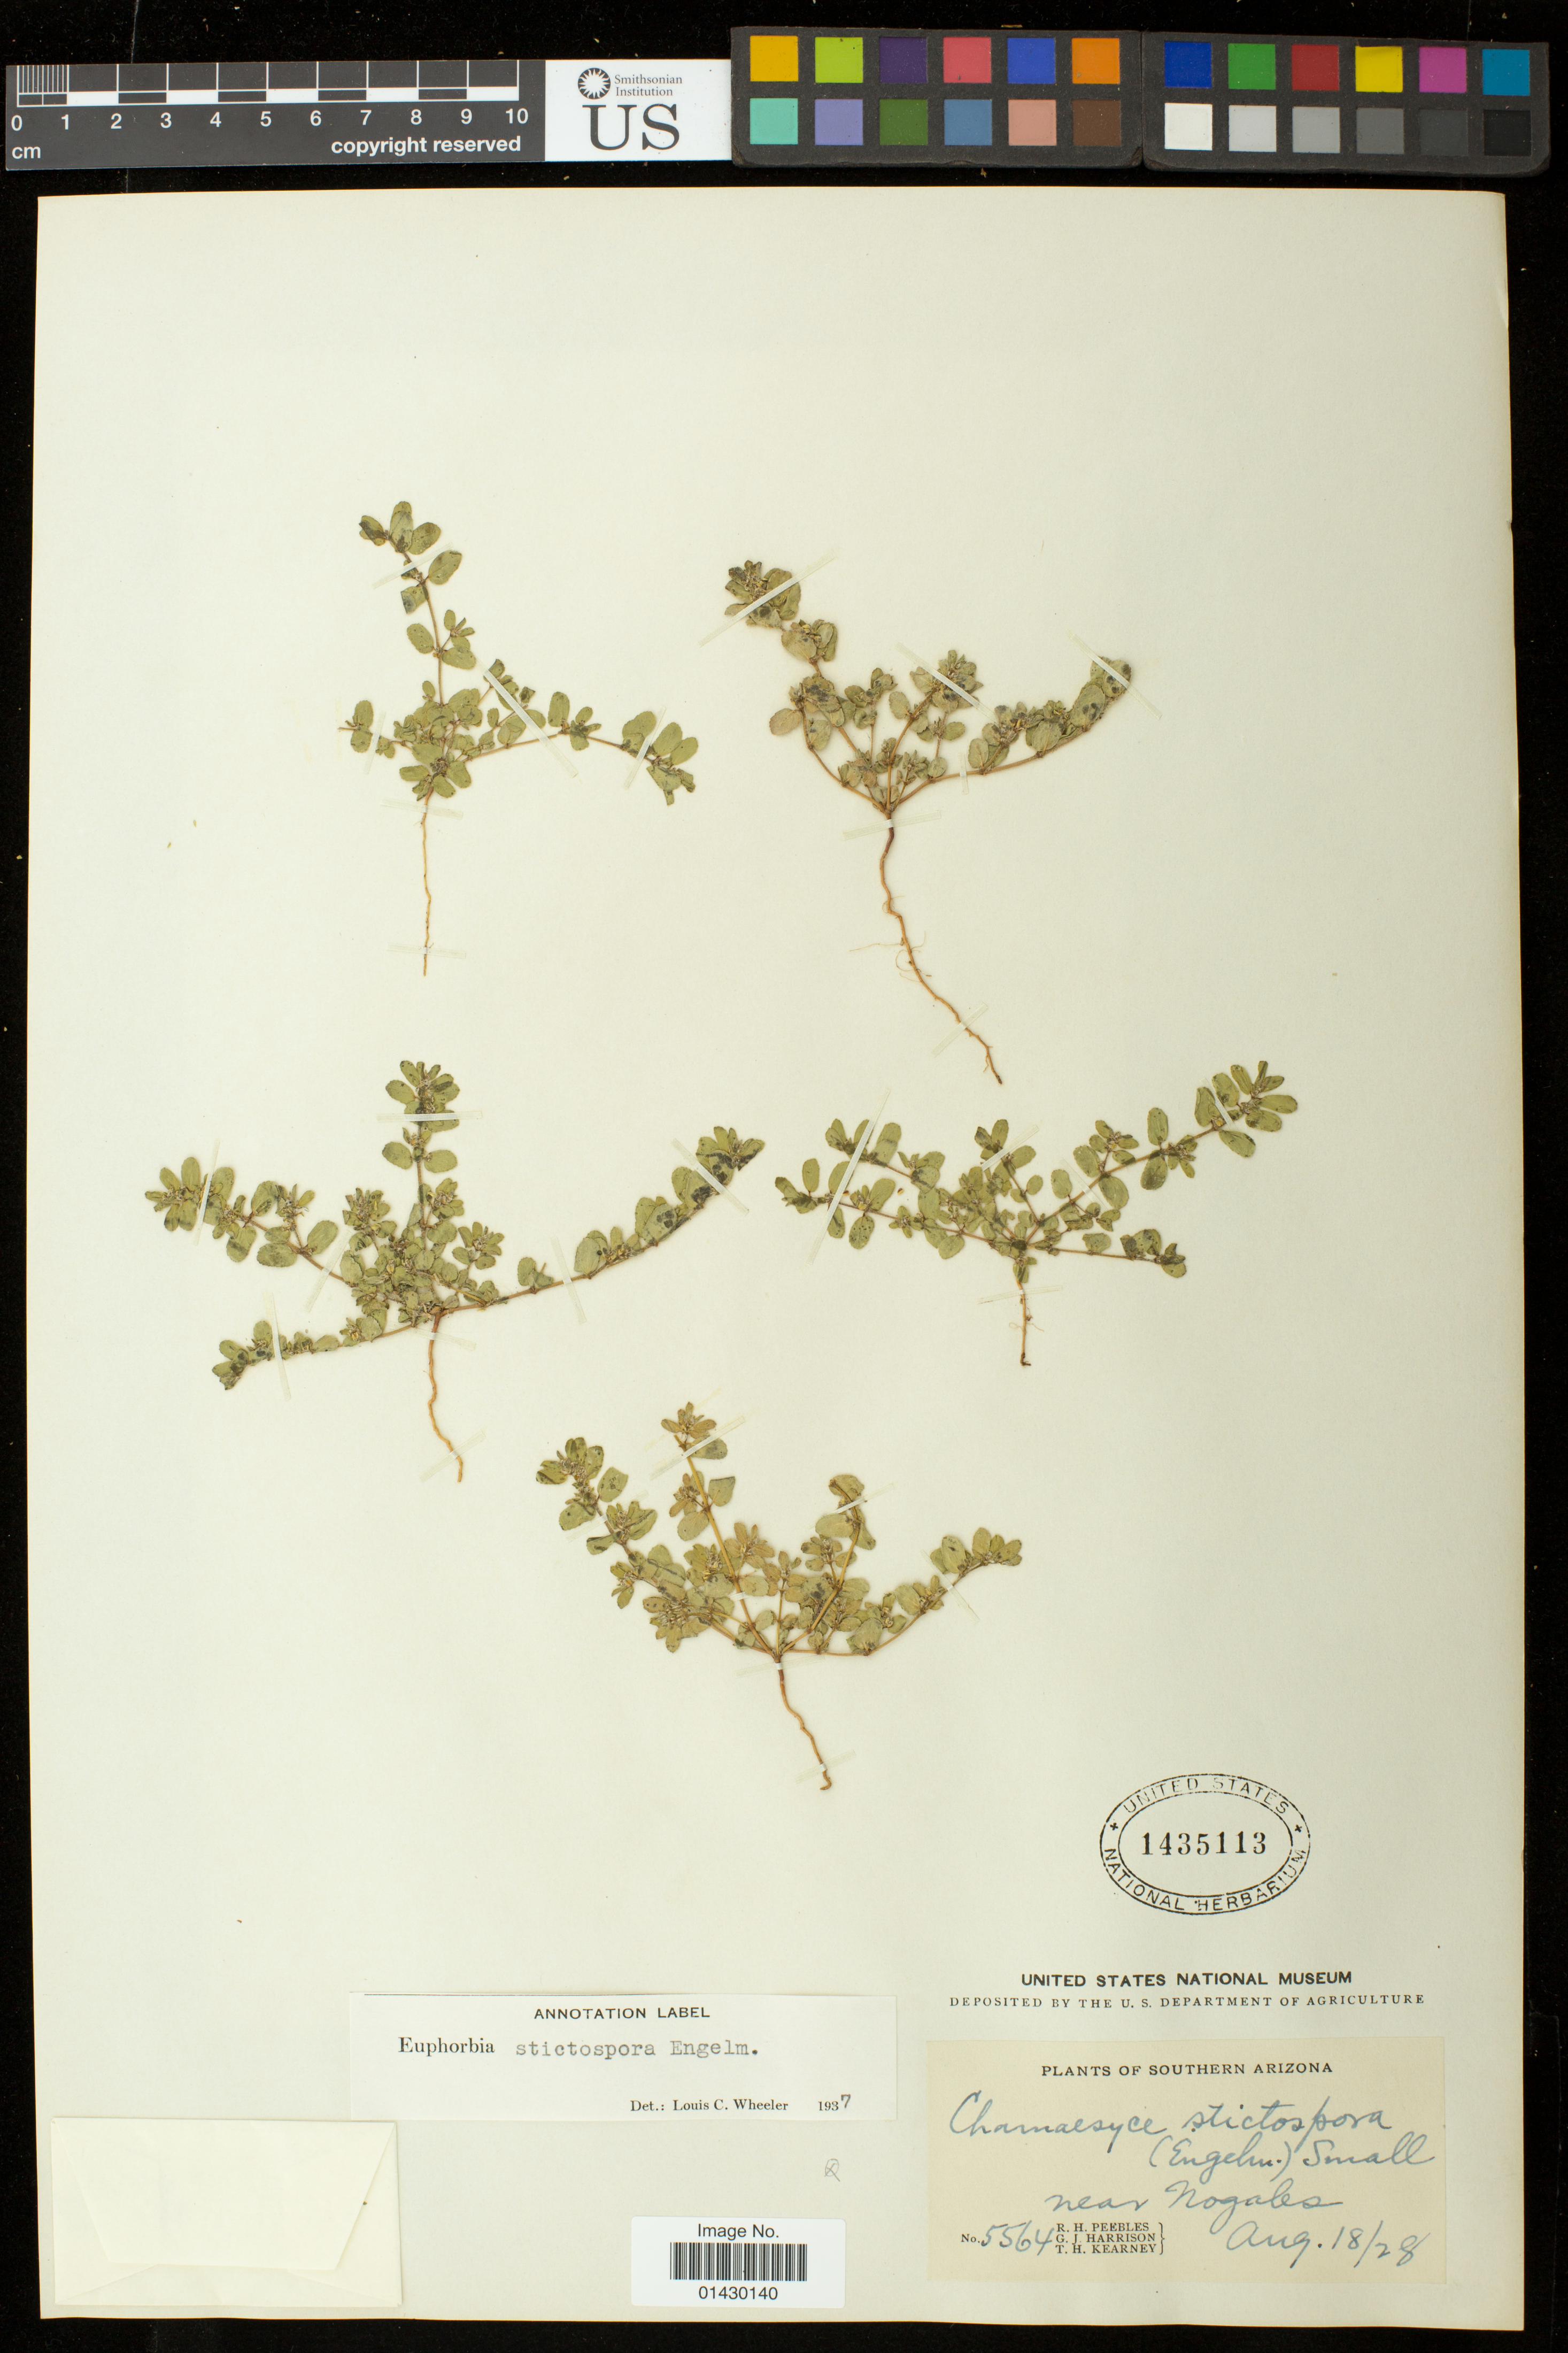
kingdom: Plantae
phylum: Tracheophyta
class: Magnoliopsida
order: Malpighiales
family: Euphorbiaceae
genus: Euphorbia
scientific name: Euphorbia stictospora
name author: Engelm.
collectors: R. H. Peebles, G. J. Harrison & T. H. Kearney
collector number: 5564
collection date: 1928-08-18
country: United States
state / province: Arizona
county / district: Santa Cruz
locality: Near Nogales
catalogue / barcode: US 1435113